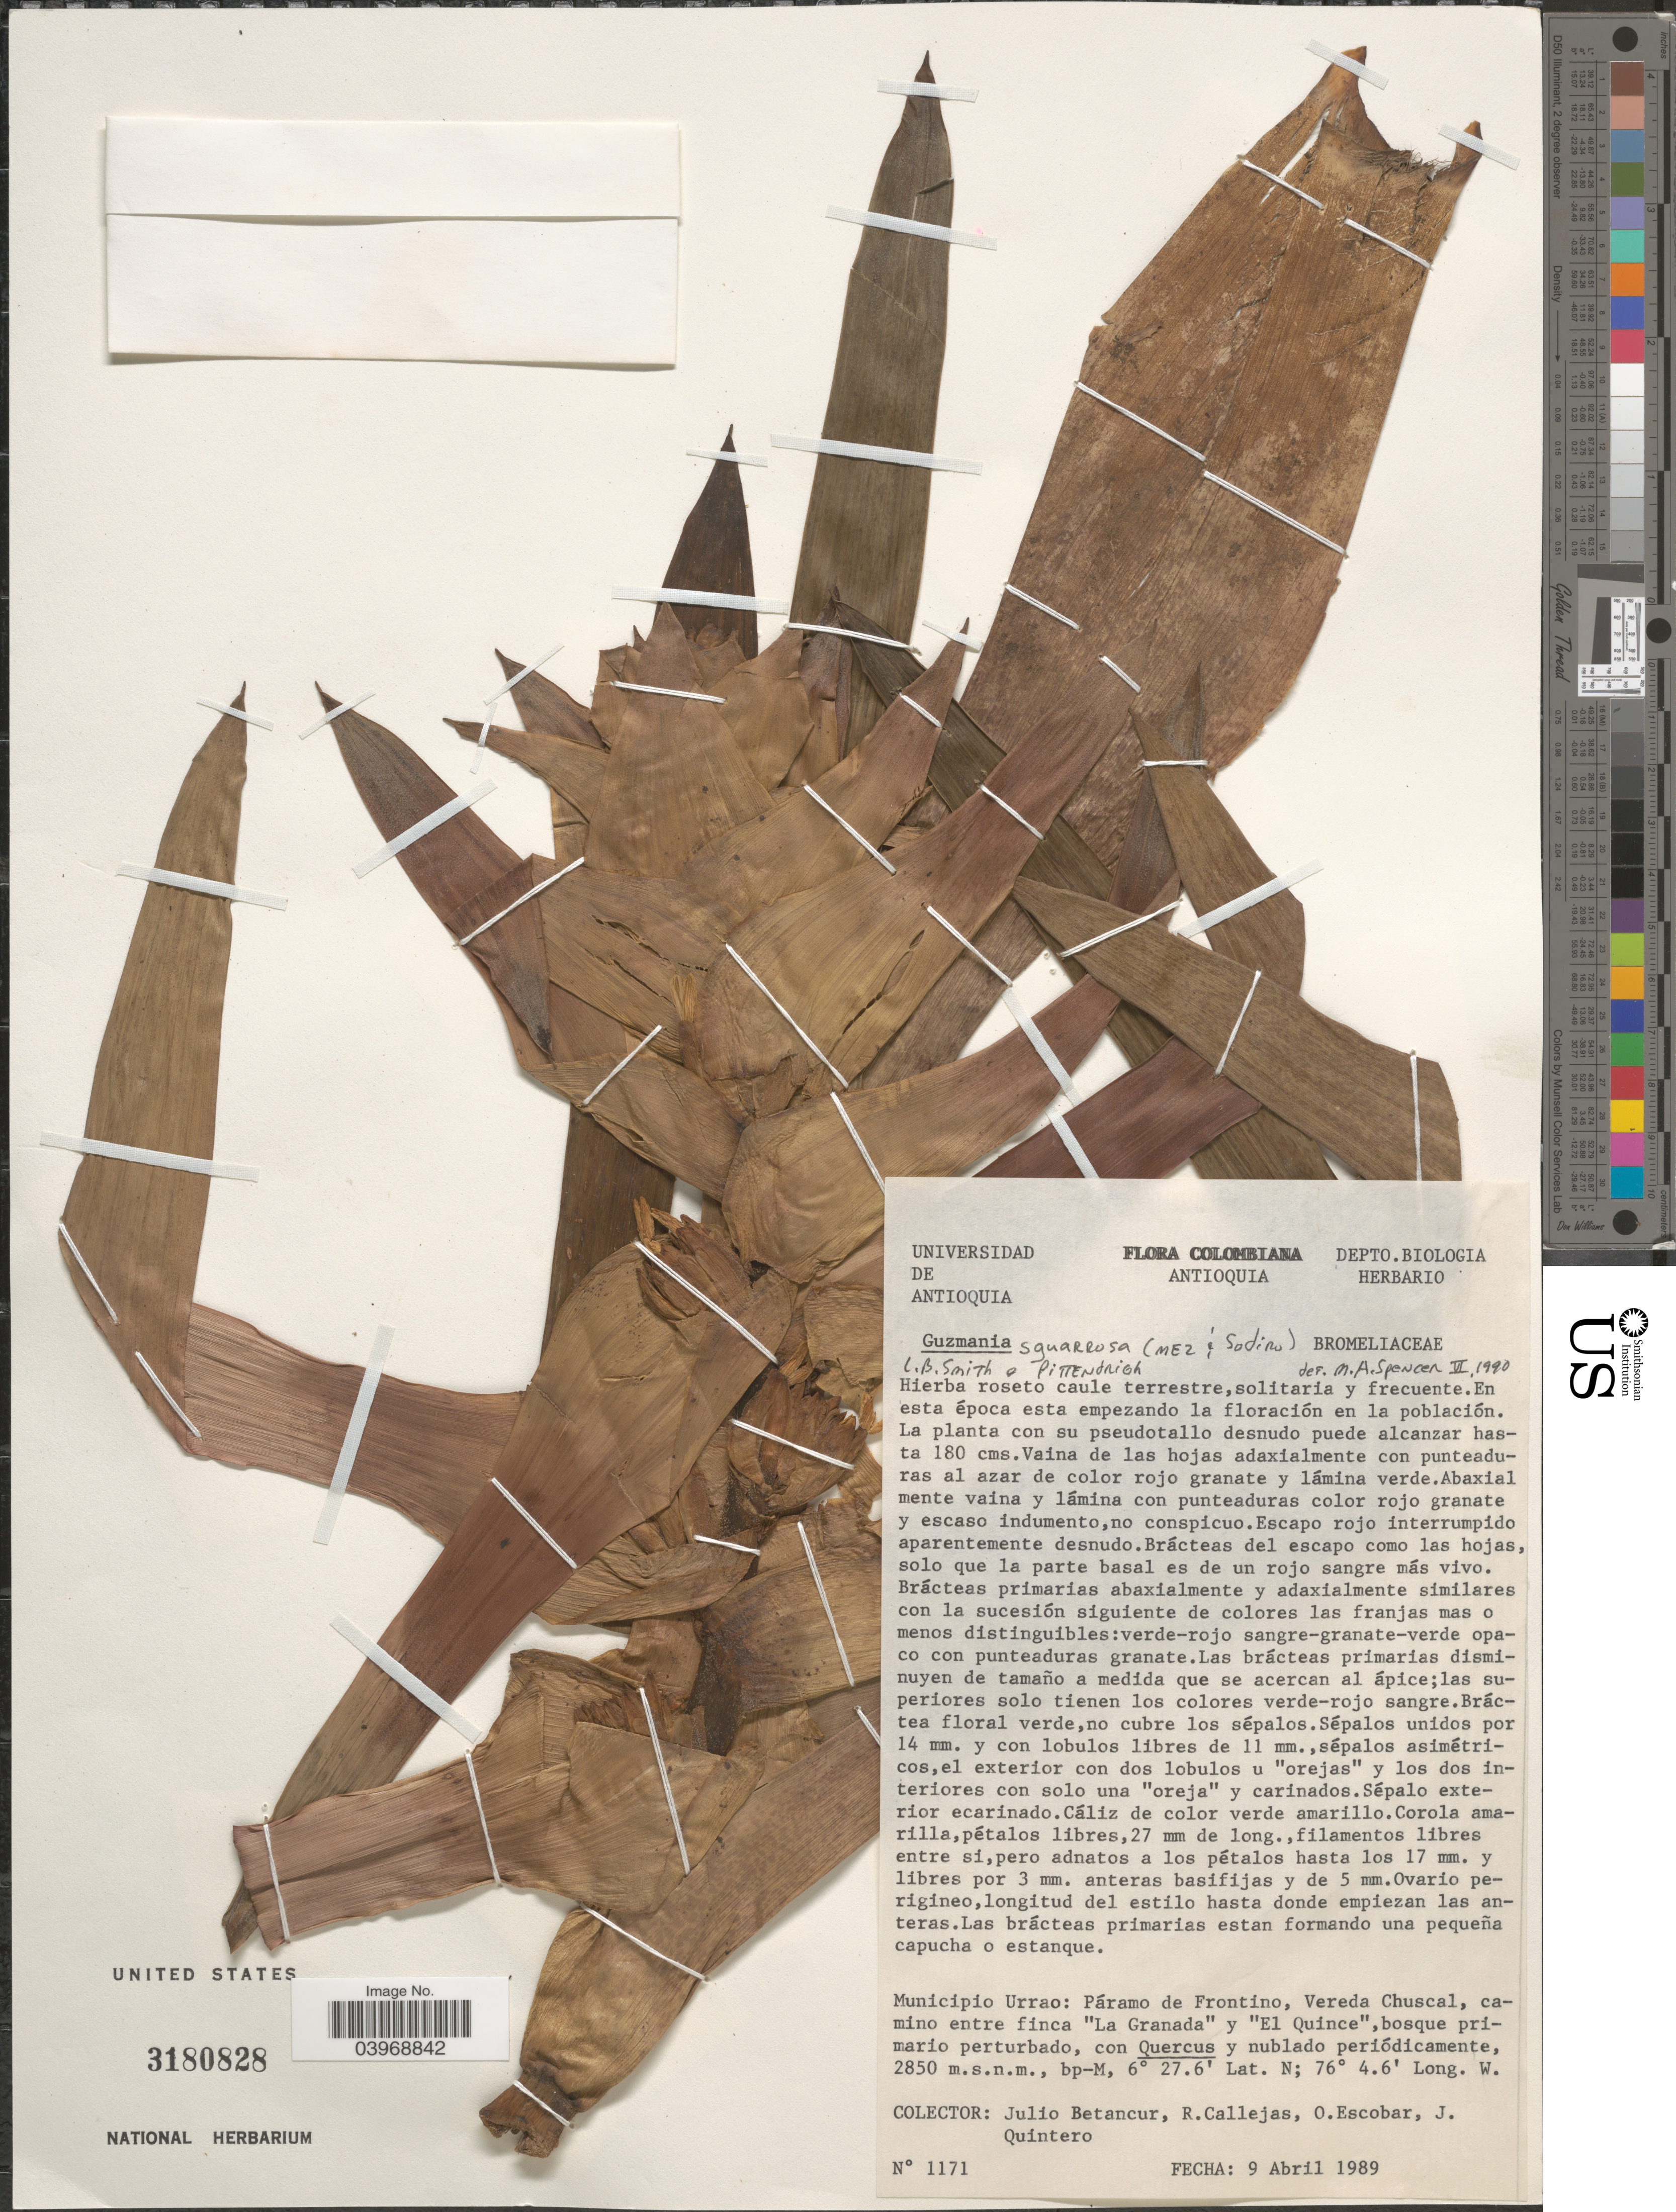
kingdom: Plantae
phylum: Tracheophyta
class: Liliopsida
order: Poales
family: Bromeliaceae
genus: Guzmania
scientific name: Guzmania squarrosa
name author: (Mez & Sodiro) L.B. Sm. & Pittendr.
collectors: J. Betancur, R. Callejas, O. Escobar & J. Quintero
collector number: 1171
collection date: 1989-04-09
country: Colombia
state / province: Antioquia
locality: Municipio Urrao: Páramo de Frontino, Vereda Chuscal, camino entre finca 'La Granada' y 'El Quince', bosque primario perturbado.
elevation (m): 2850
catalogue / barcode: US 3180828